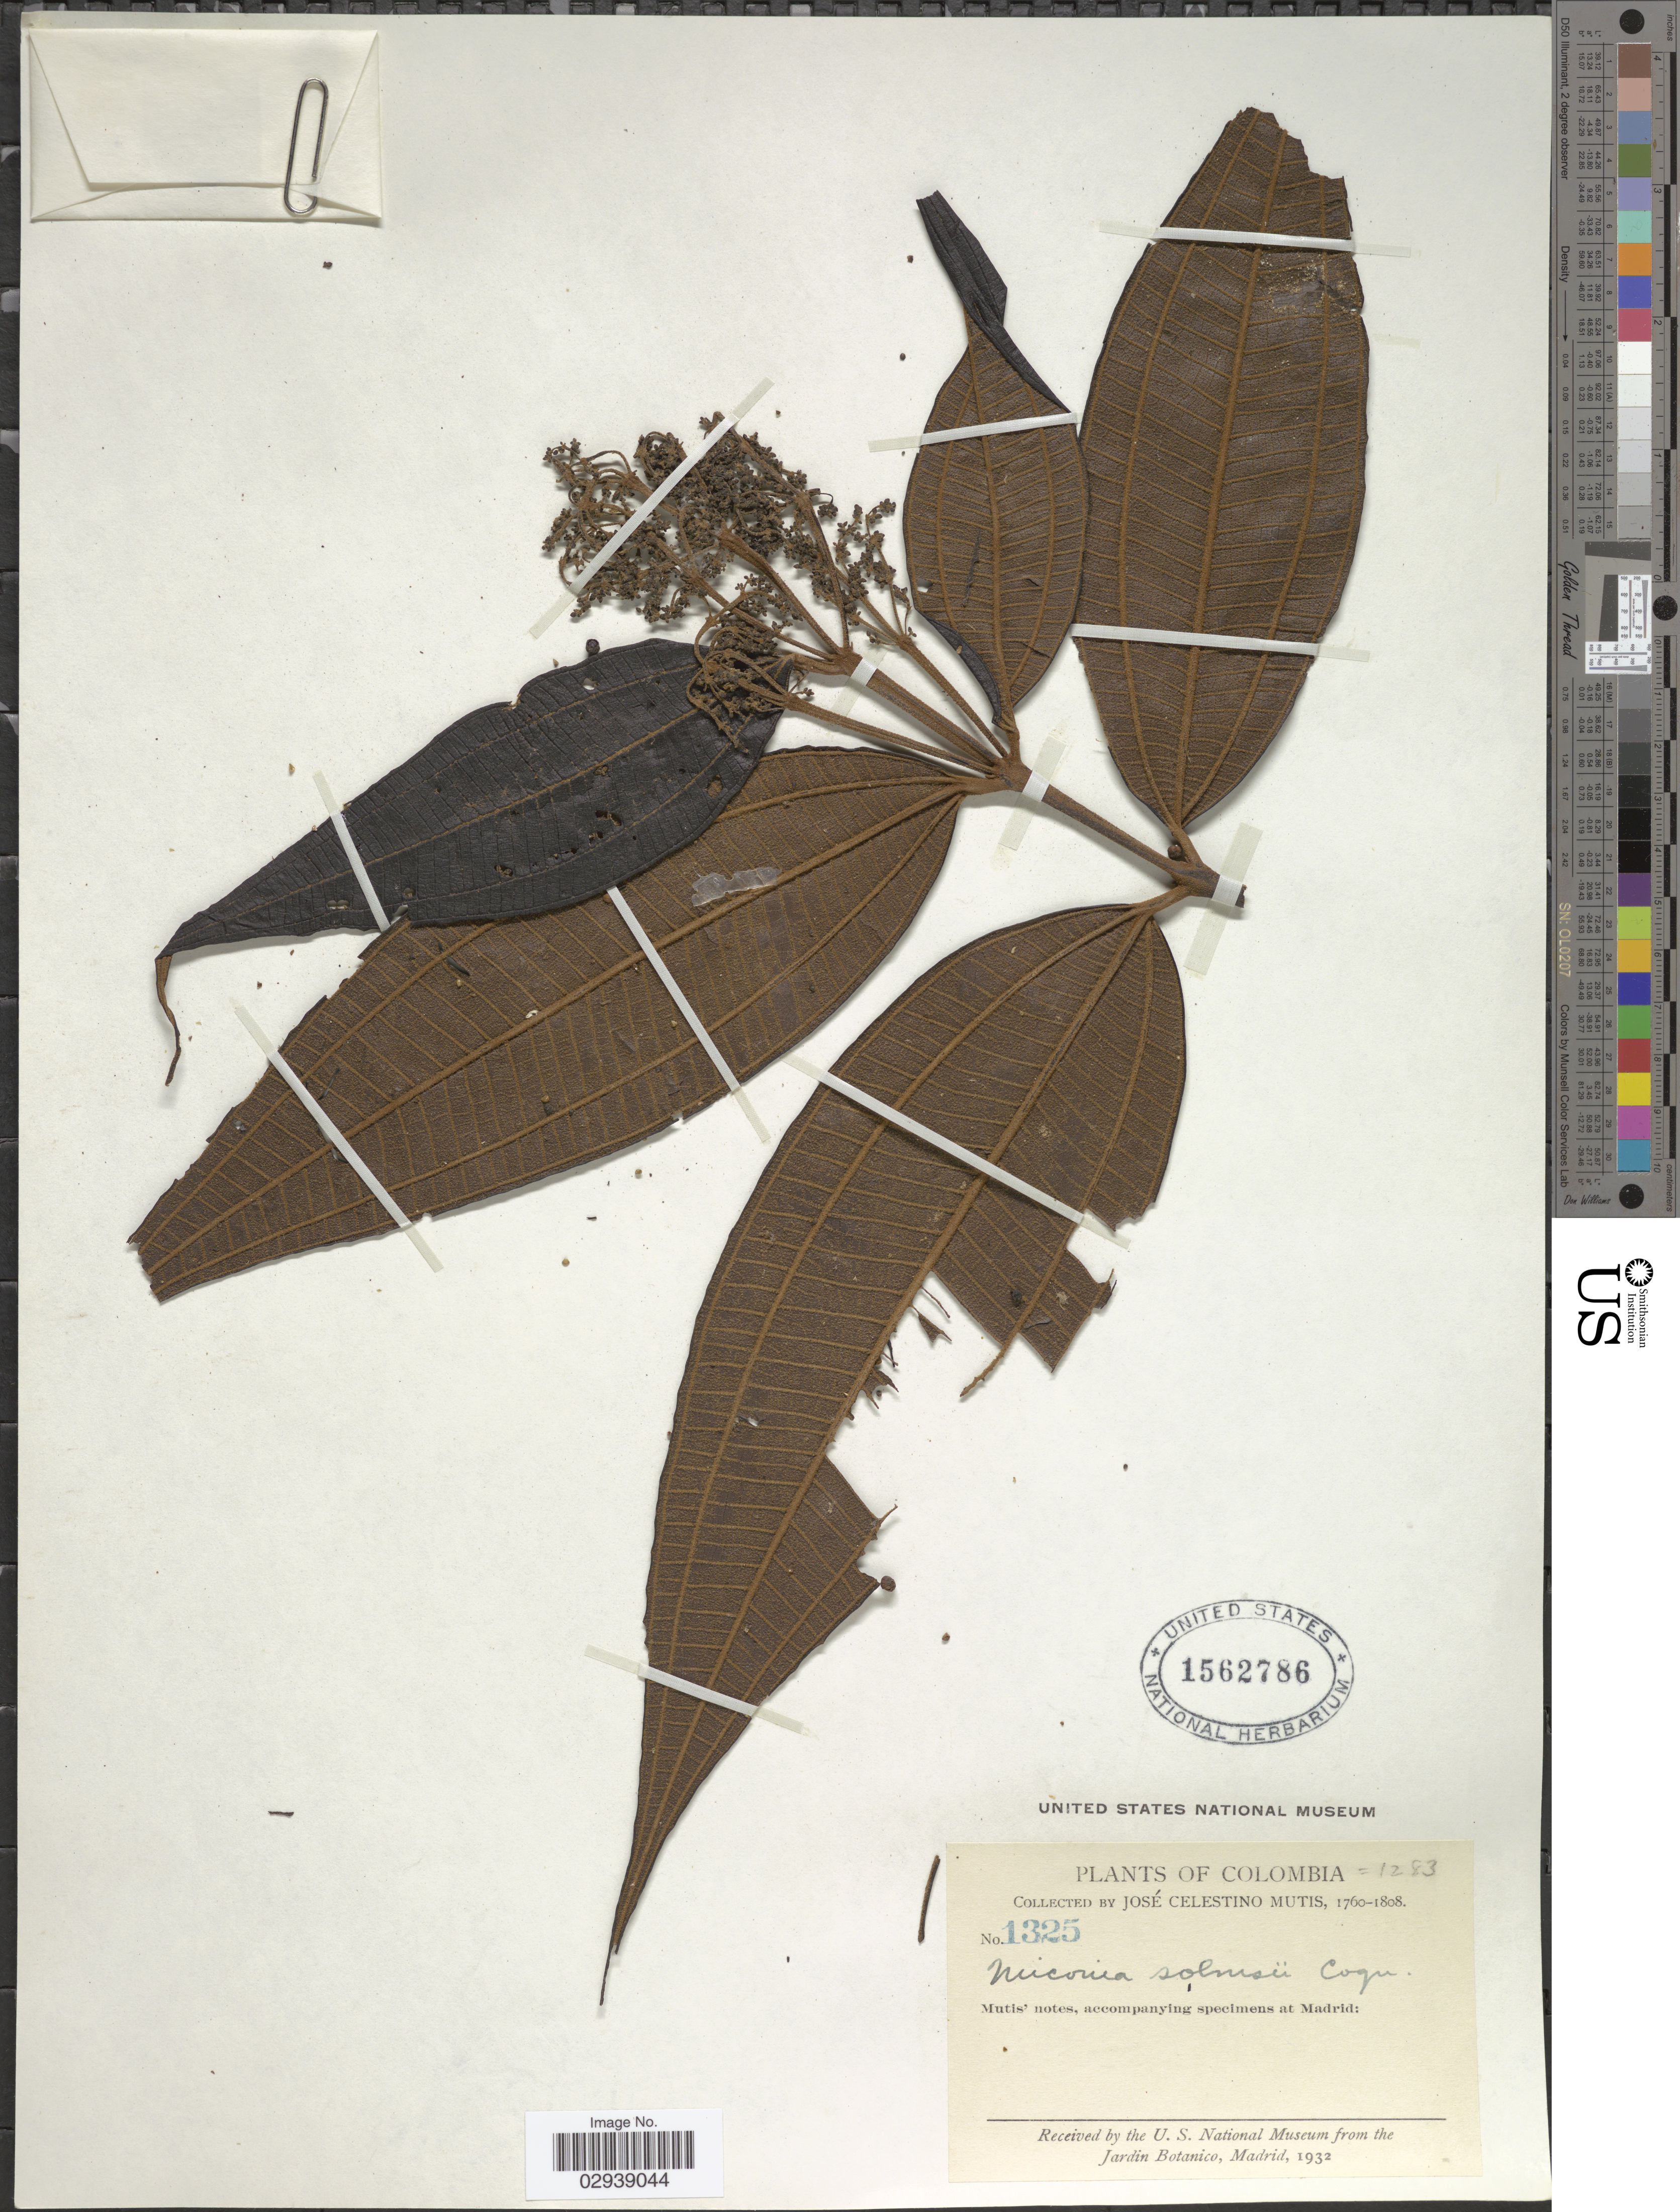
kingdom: Plantae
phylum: Tracheophyta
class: Magnoliopsida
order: Myrtales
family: Melastomataceae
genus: Miconia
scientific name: Miconia solmsii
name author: Cogn.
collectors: J. C. B. Mutis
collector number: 1325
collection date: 1760/1808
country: Colombia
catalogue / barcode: US 1562786